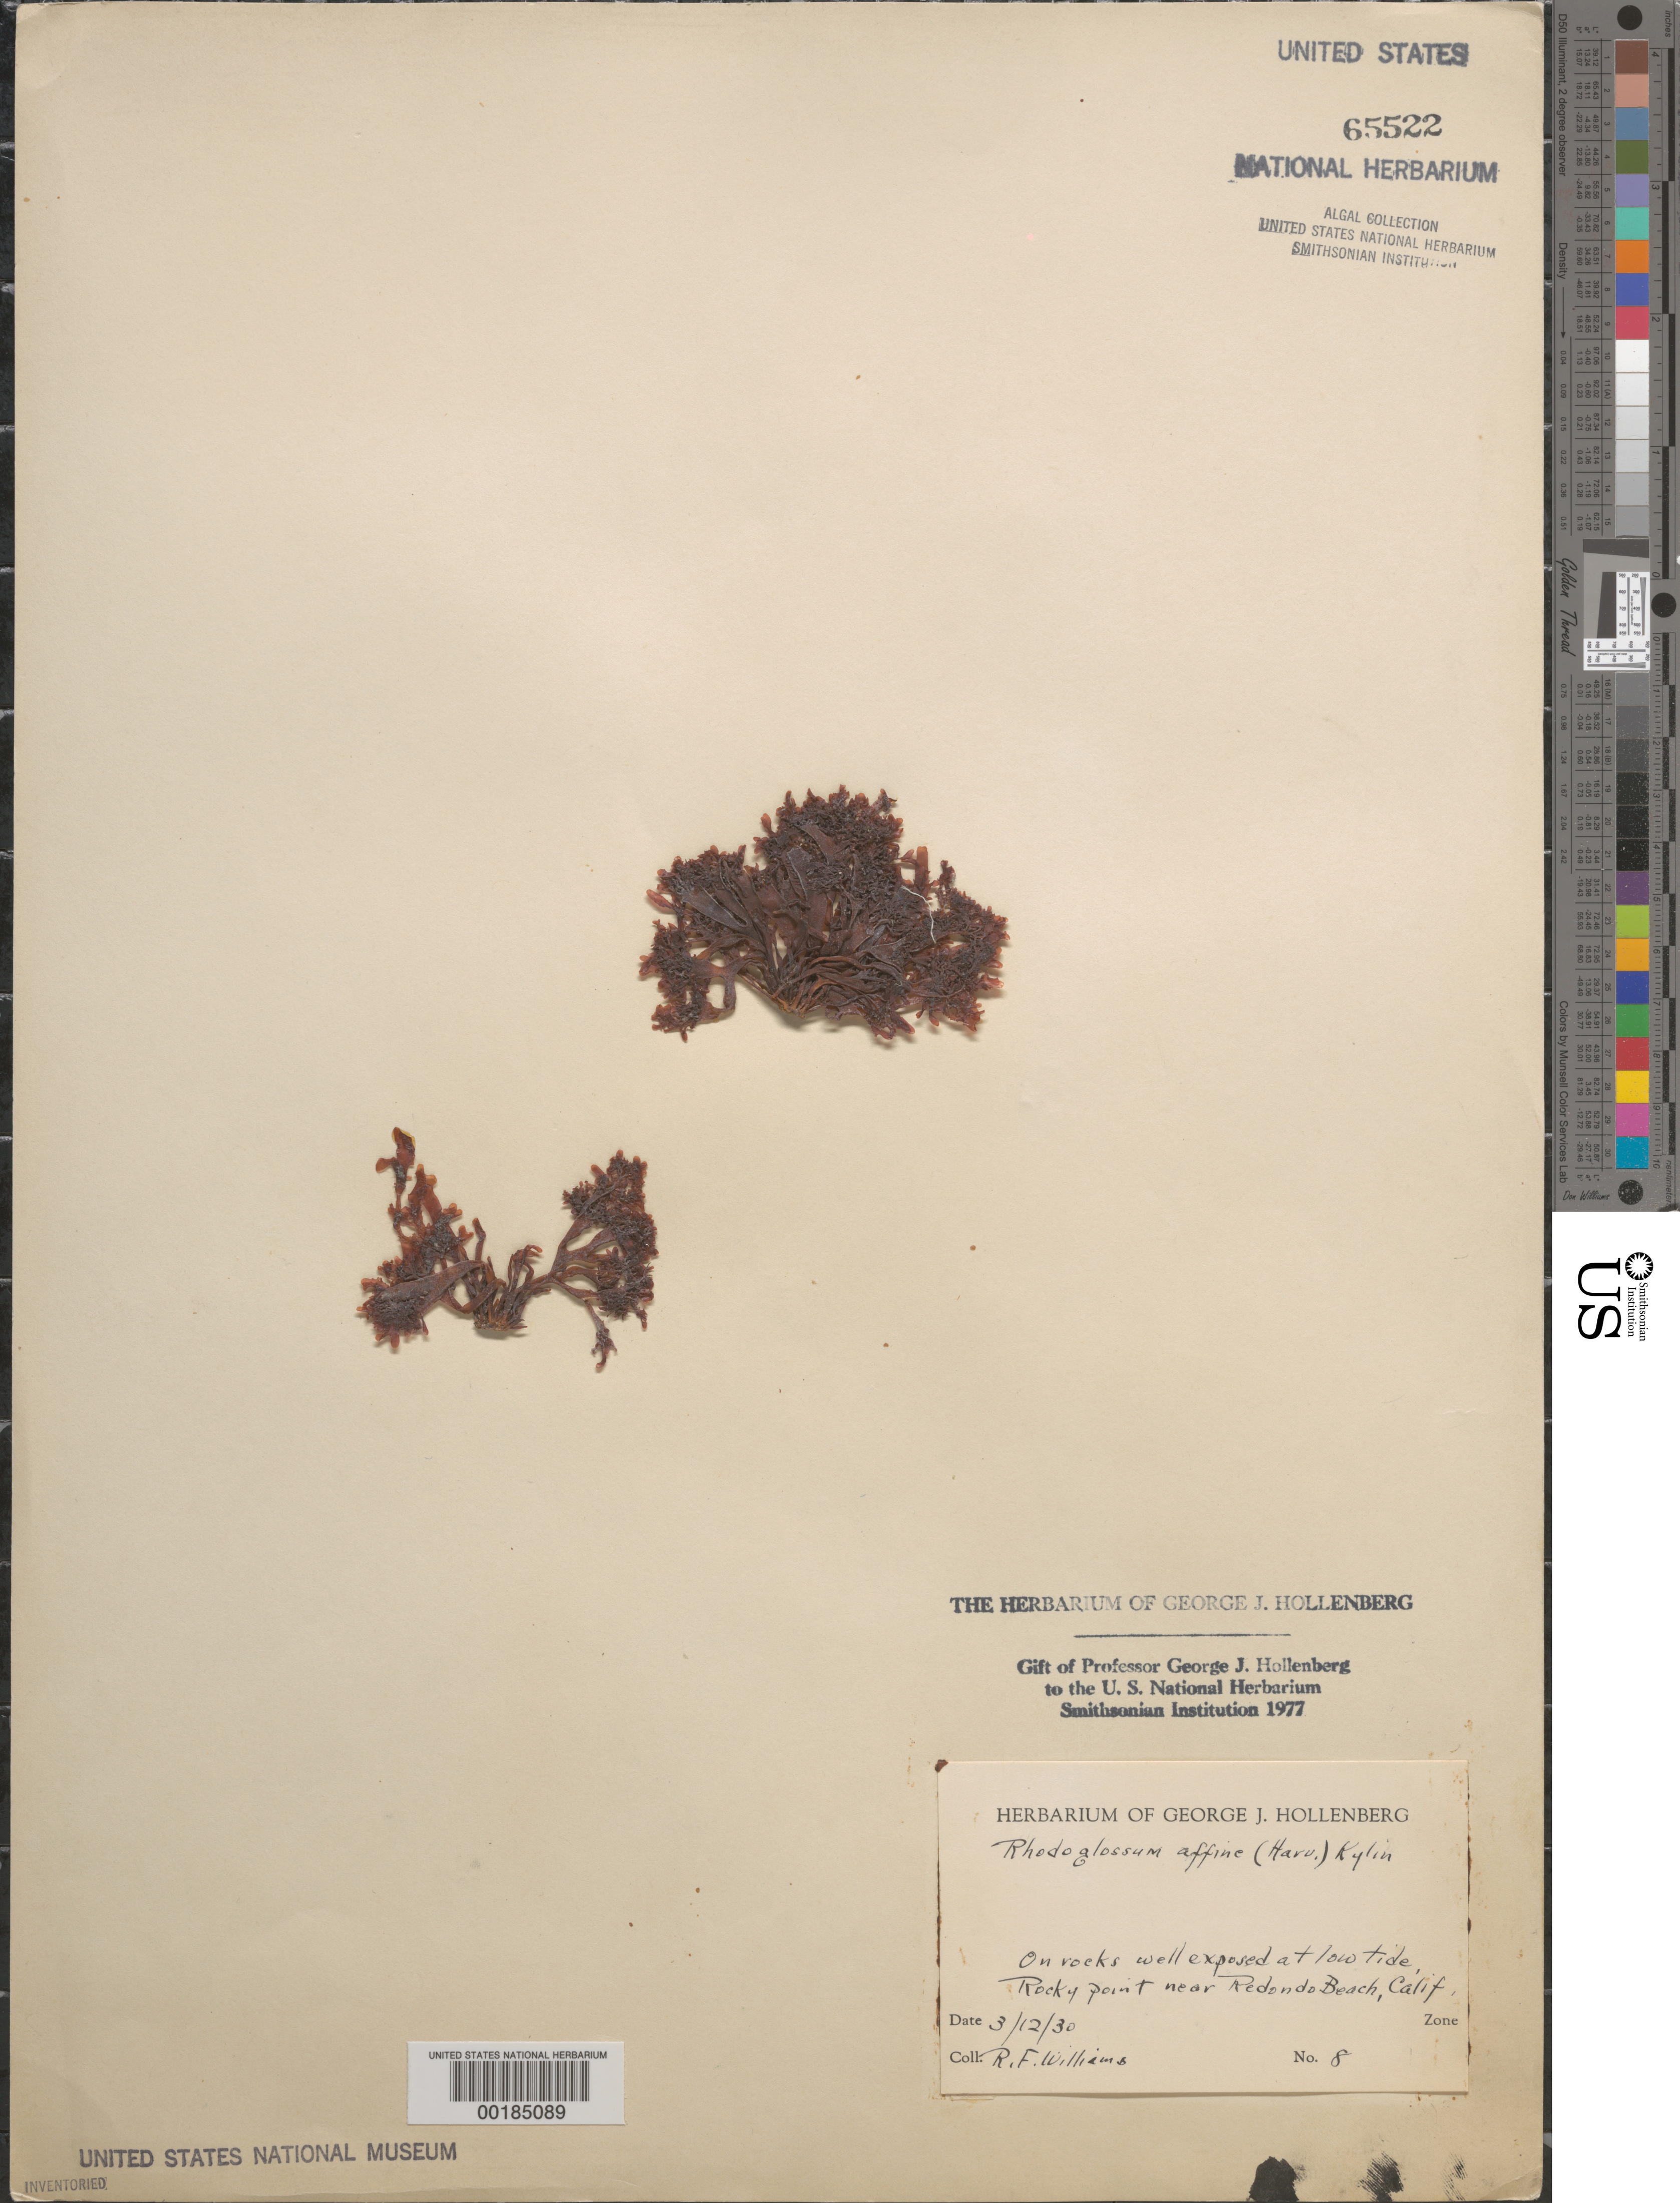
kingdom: Plantae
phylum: Rhodophyta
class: Florideophyceae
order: Gigartinales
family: Gigartinaceae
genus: Mazzaella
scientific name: Mazzaella affinis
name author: (Harvey) Fredericq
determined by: Algae name updating Project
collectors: R. F. Williams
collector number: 8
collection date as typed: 12 Mar 1930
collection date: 1930-03-12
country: United States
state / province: California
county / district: Los Angeles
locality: Rocky point near Redondo Beach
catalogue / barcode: US 65522